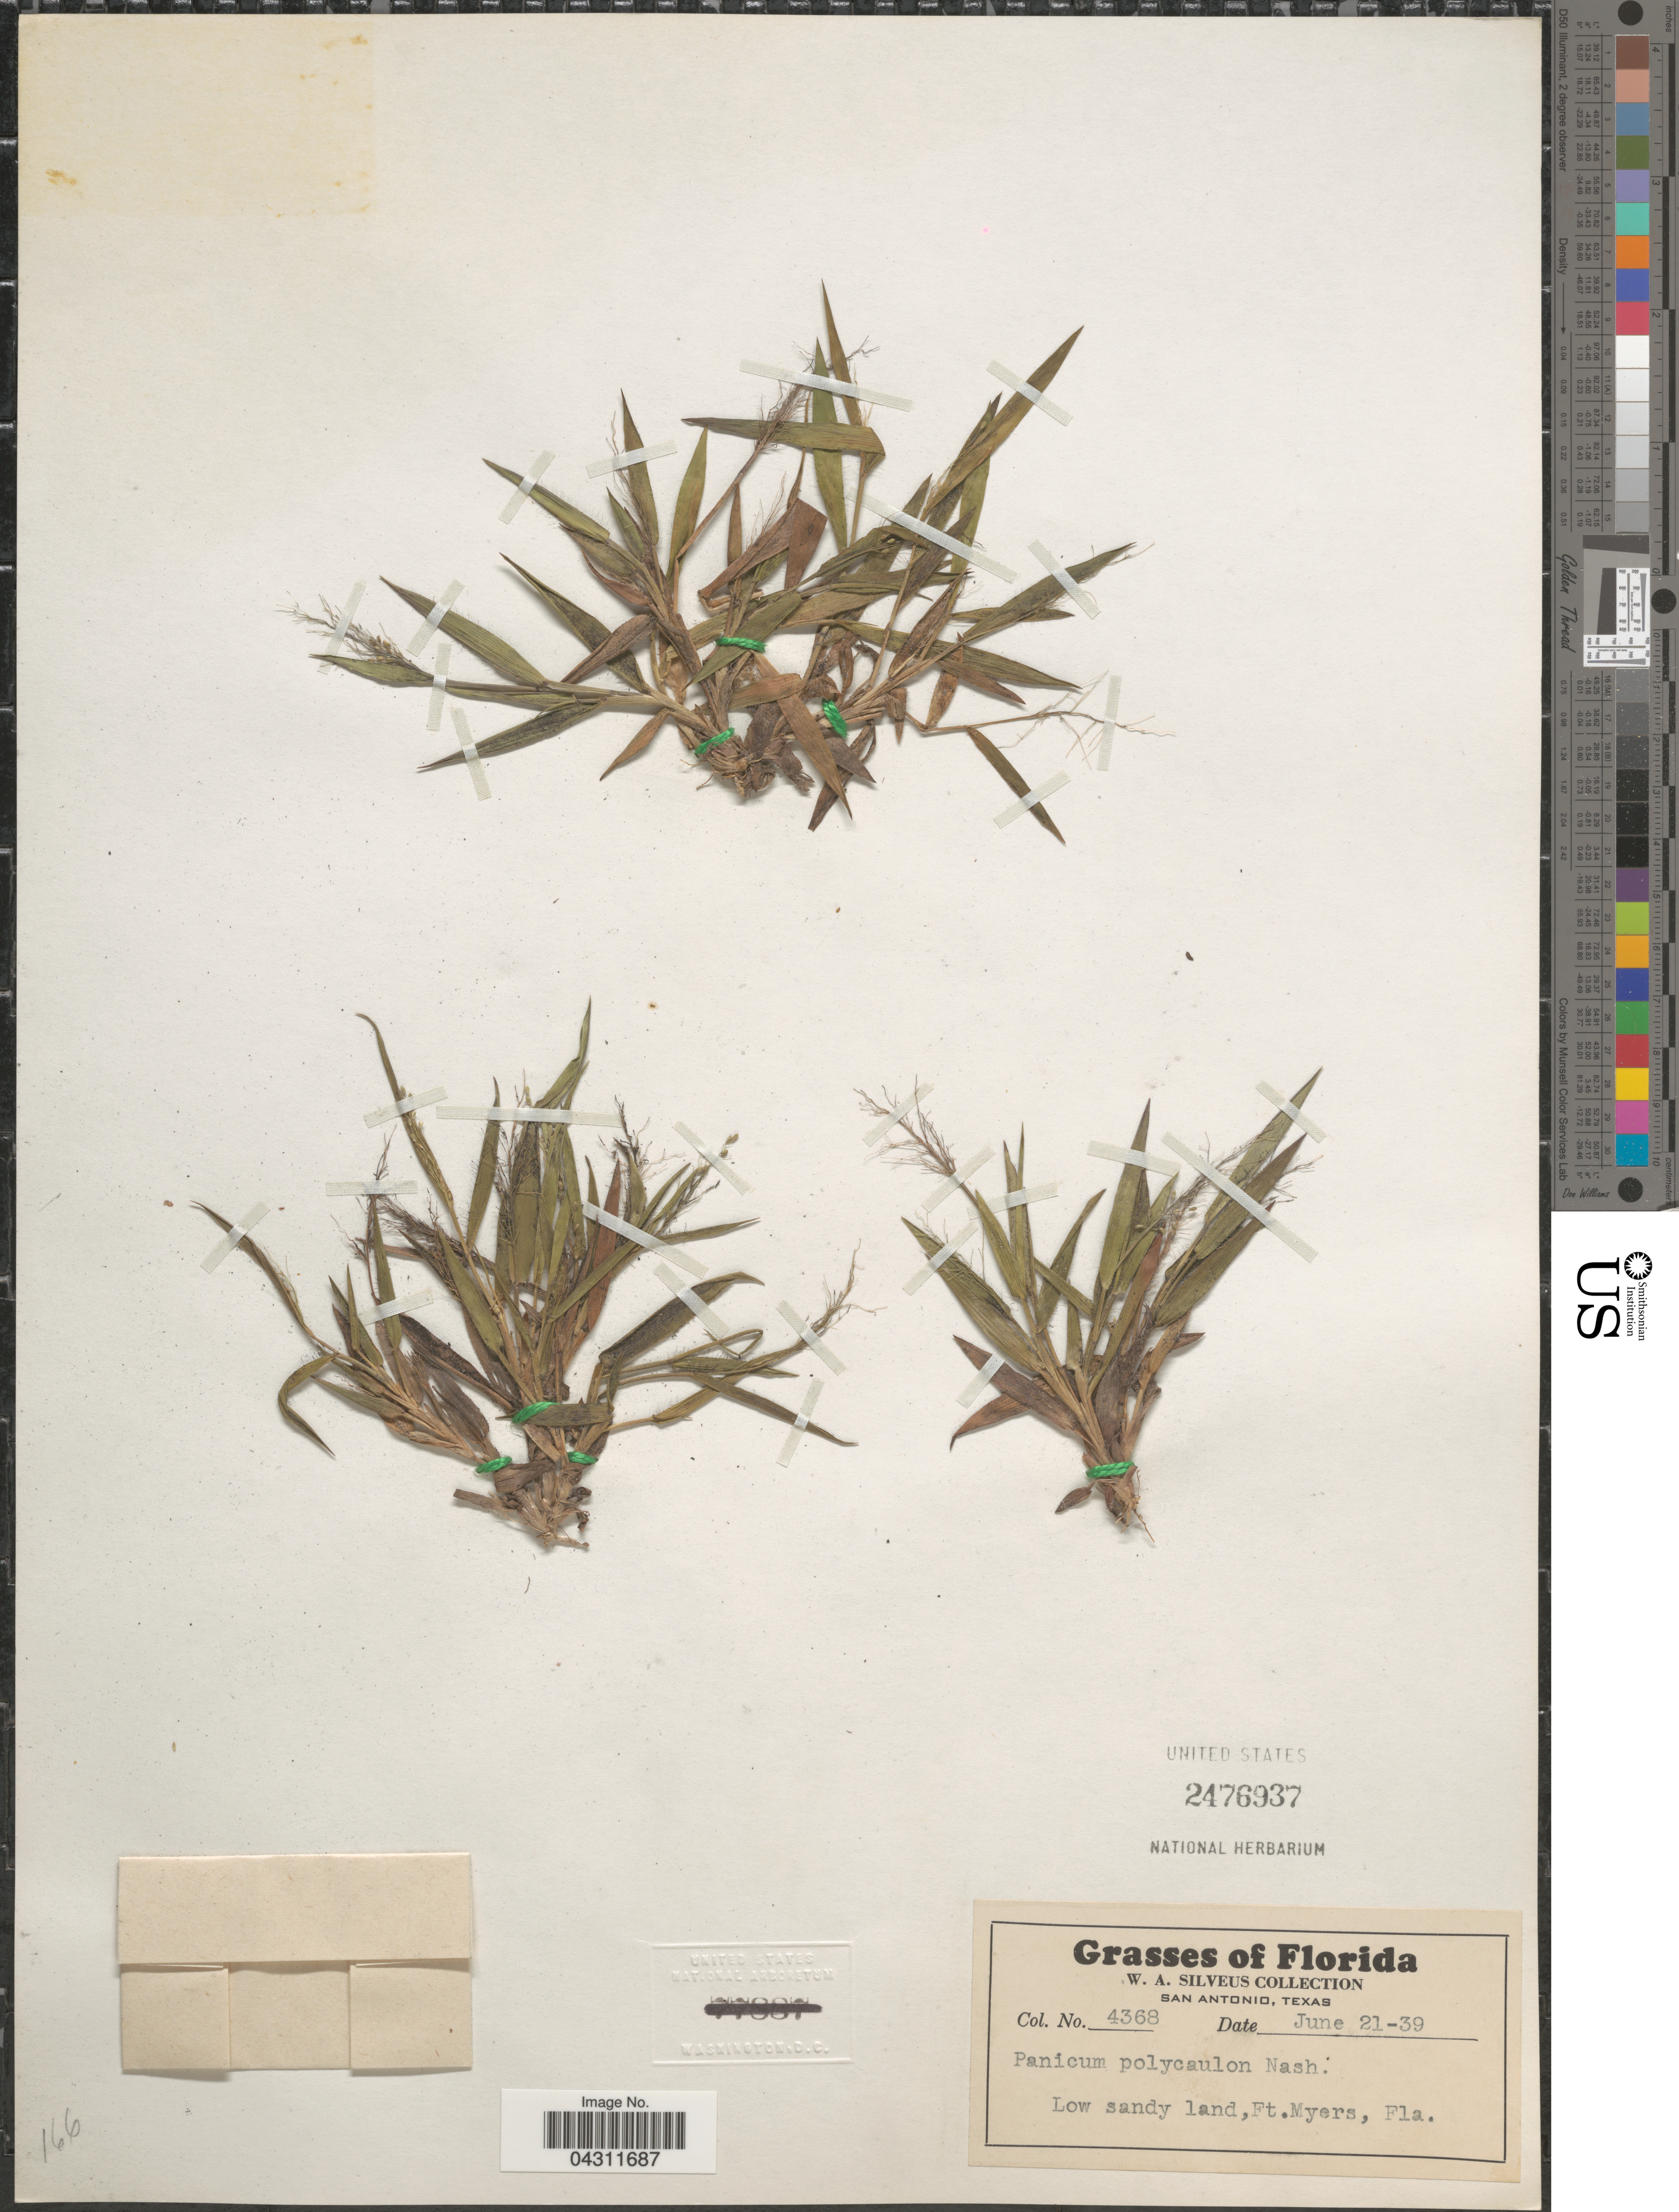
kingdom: Plantae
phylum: Tracheophyta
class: Liliopsida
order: Poales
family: Poaceae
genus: Dichanthelium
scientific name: Dichanthelium strigosum var. glabrescens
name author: (Griseb.) Freckmann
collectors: W. Silveus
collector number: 4368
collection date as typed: Transcribed d/m/y: 21/6/39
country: United States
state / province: Florida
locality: Low sandy land,Ft.Myers.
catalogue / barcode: US 2476937